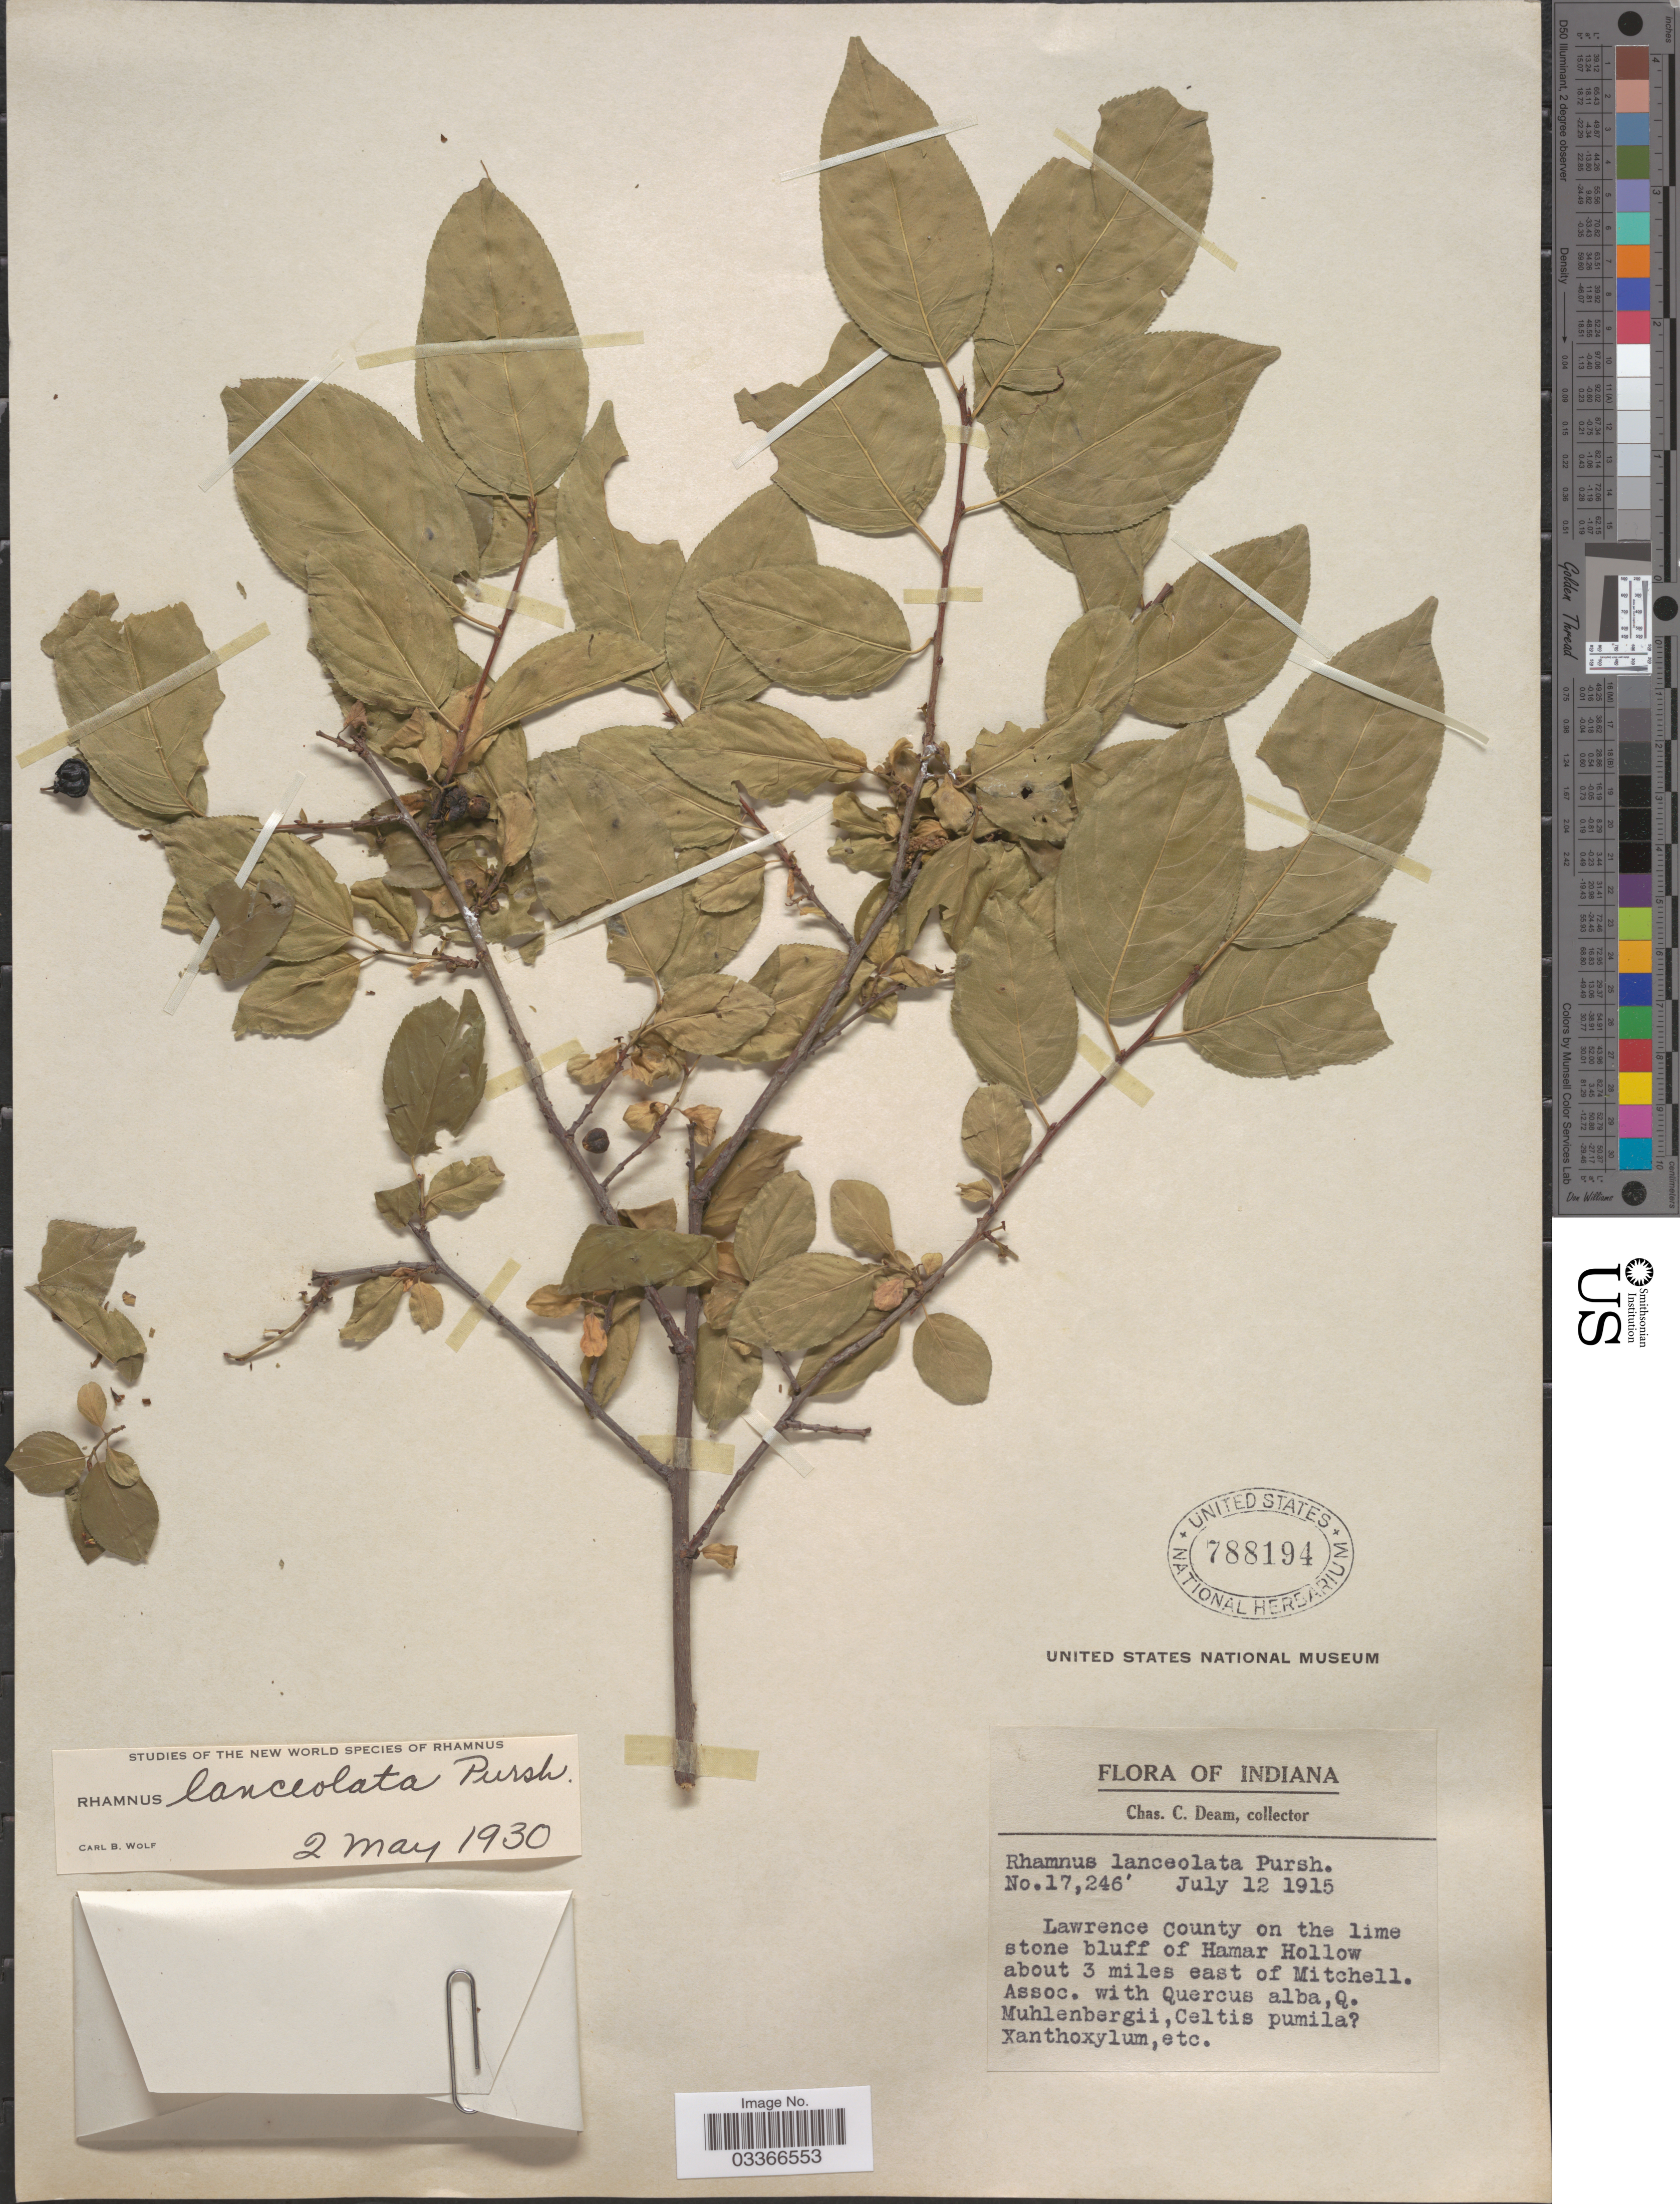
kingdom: Plantae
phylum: Tracheophyta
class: Magnoliopsida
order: Rosales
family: Rhamnaceae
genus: Rhamnus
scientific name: Rhamnus lanceolata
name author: Pursh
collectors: C. C. Deam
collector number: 17246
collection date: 1915-07-12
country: United States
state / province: Indiana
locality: Lawrence county on the lime stone bluff of Hamar Hollow about 3 miles east of Mitchell.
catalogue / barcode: US 788194